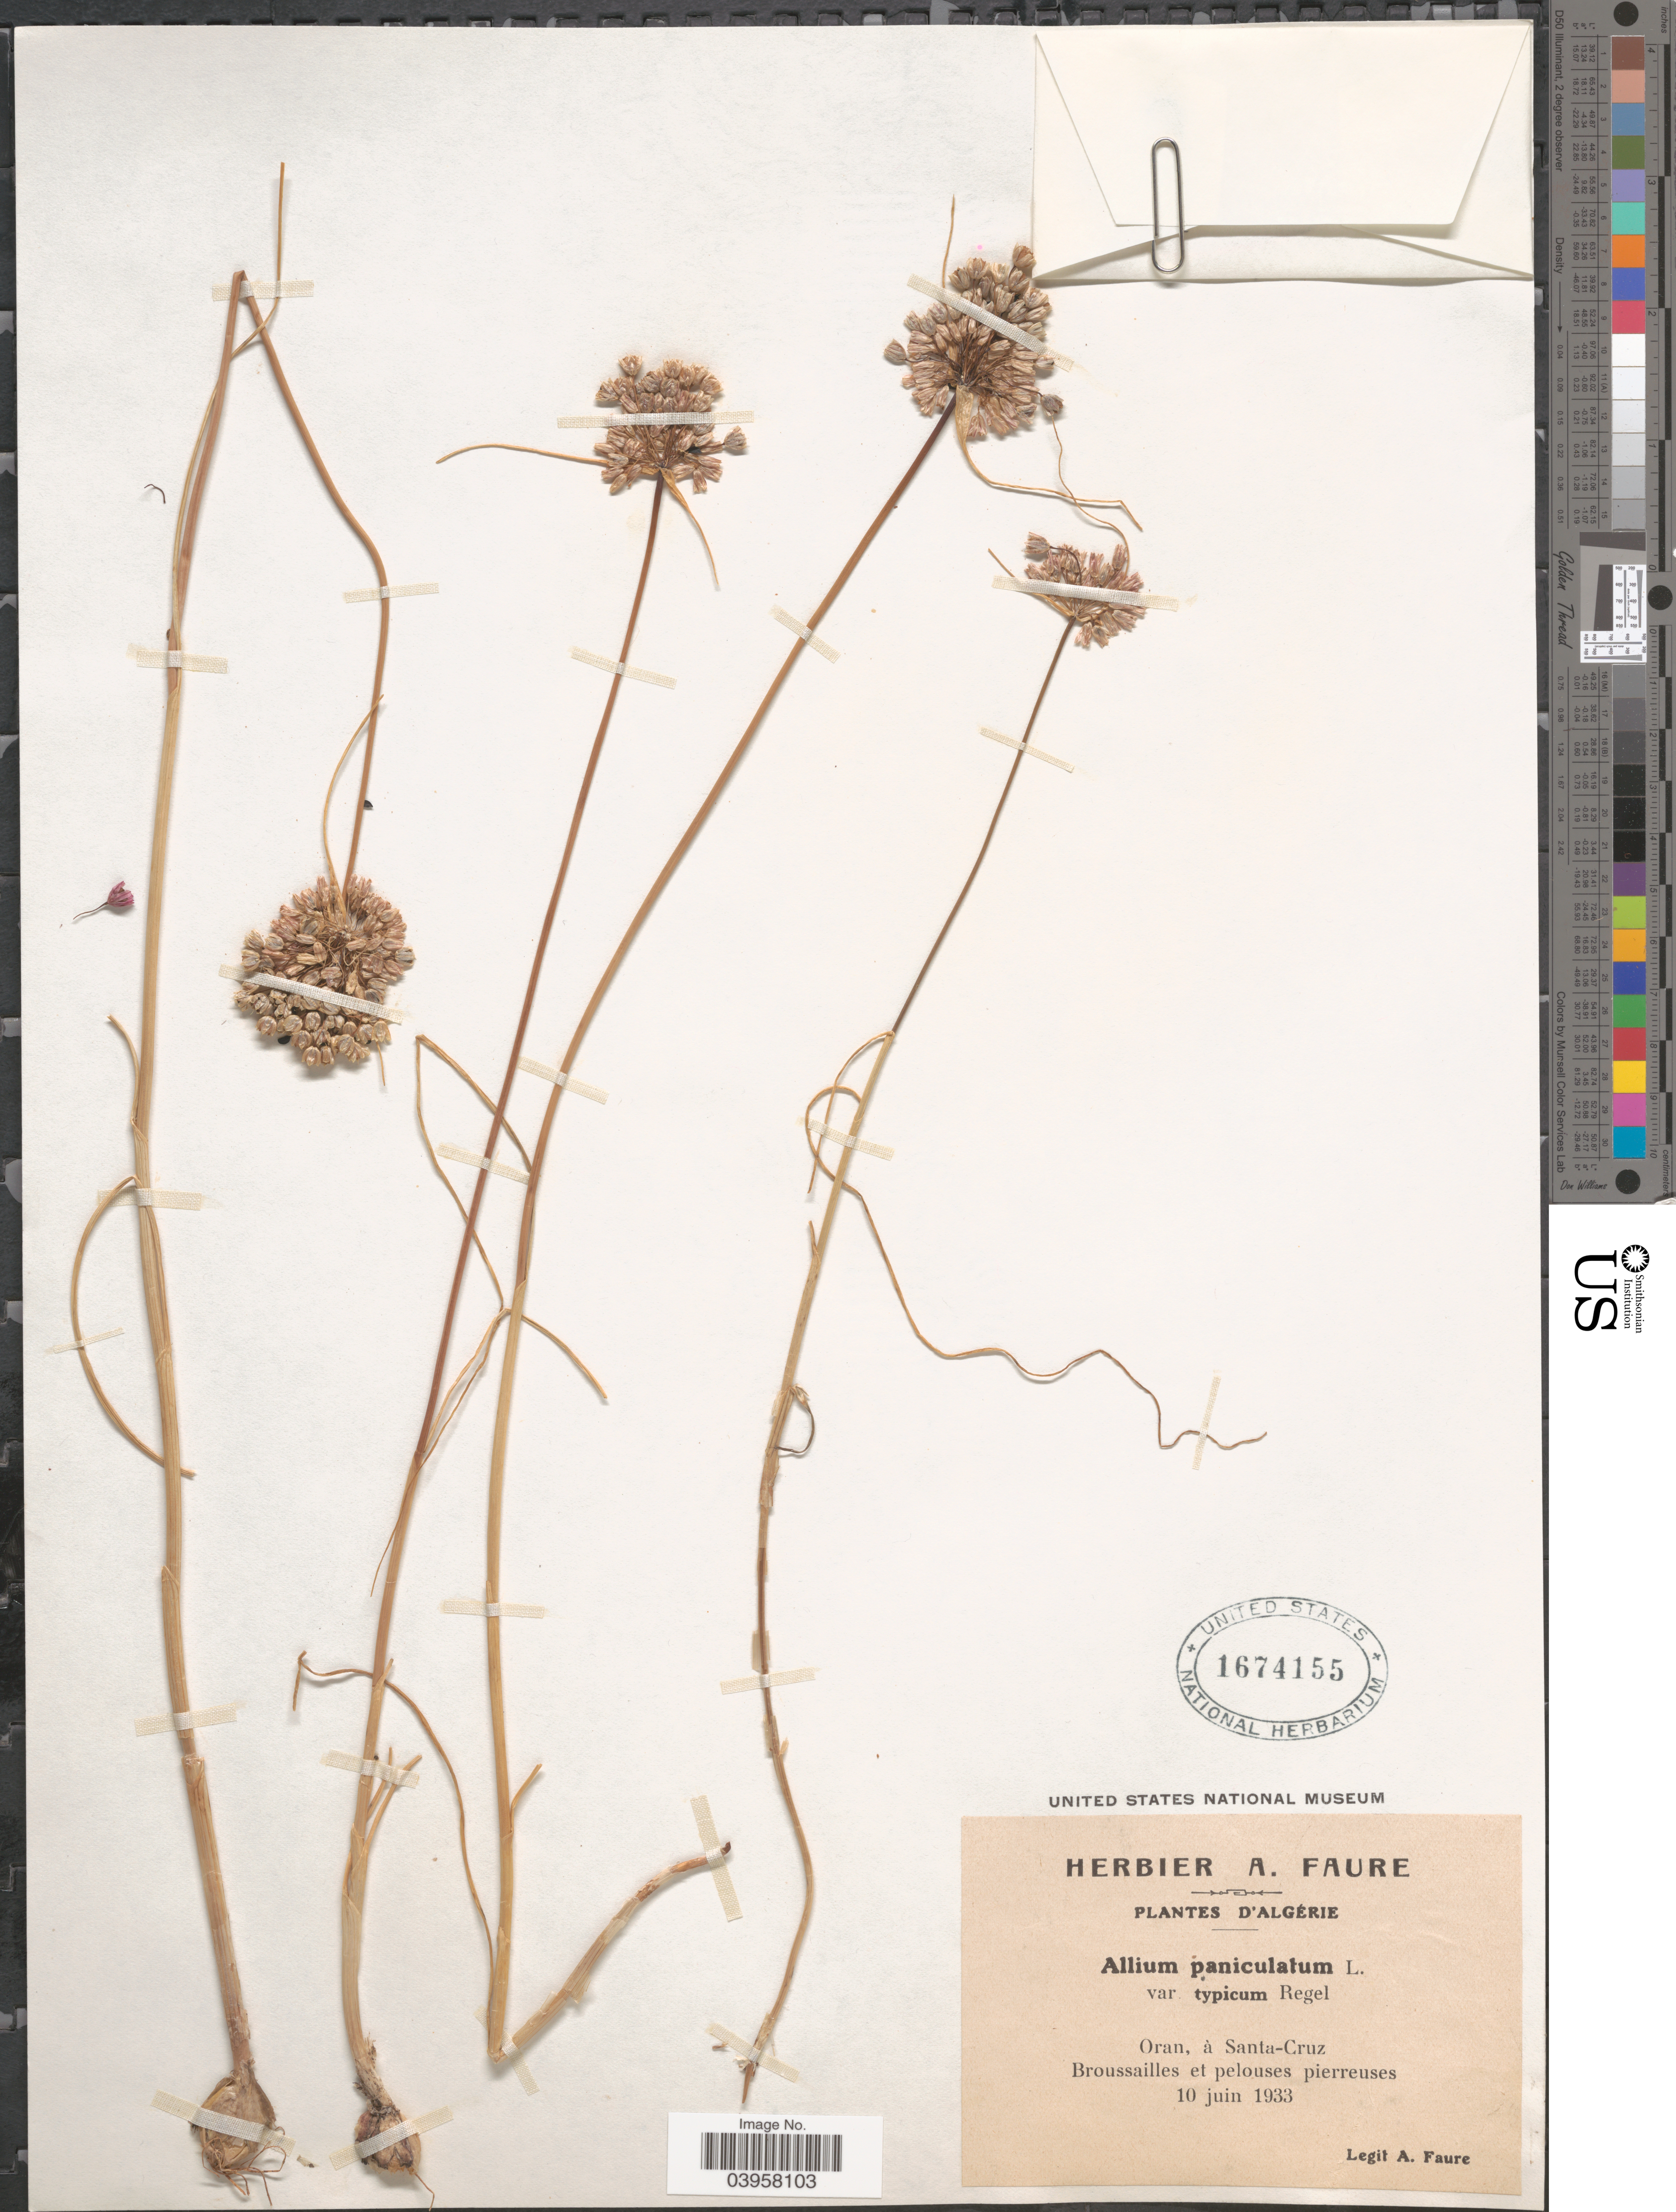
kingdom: Plantae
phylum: Tracheophyta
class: Liliopsida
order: Asparagales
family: Amaryllidaceae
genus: Allium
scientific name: Allium paniculatum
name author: L.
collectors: A. Faure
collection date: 1933-06-10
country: Algeria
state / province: Oran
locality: À Santa-Cruz. Broussailles et pelouses pierreuses.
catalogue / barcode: US 1674155